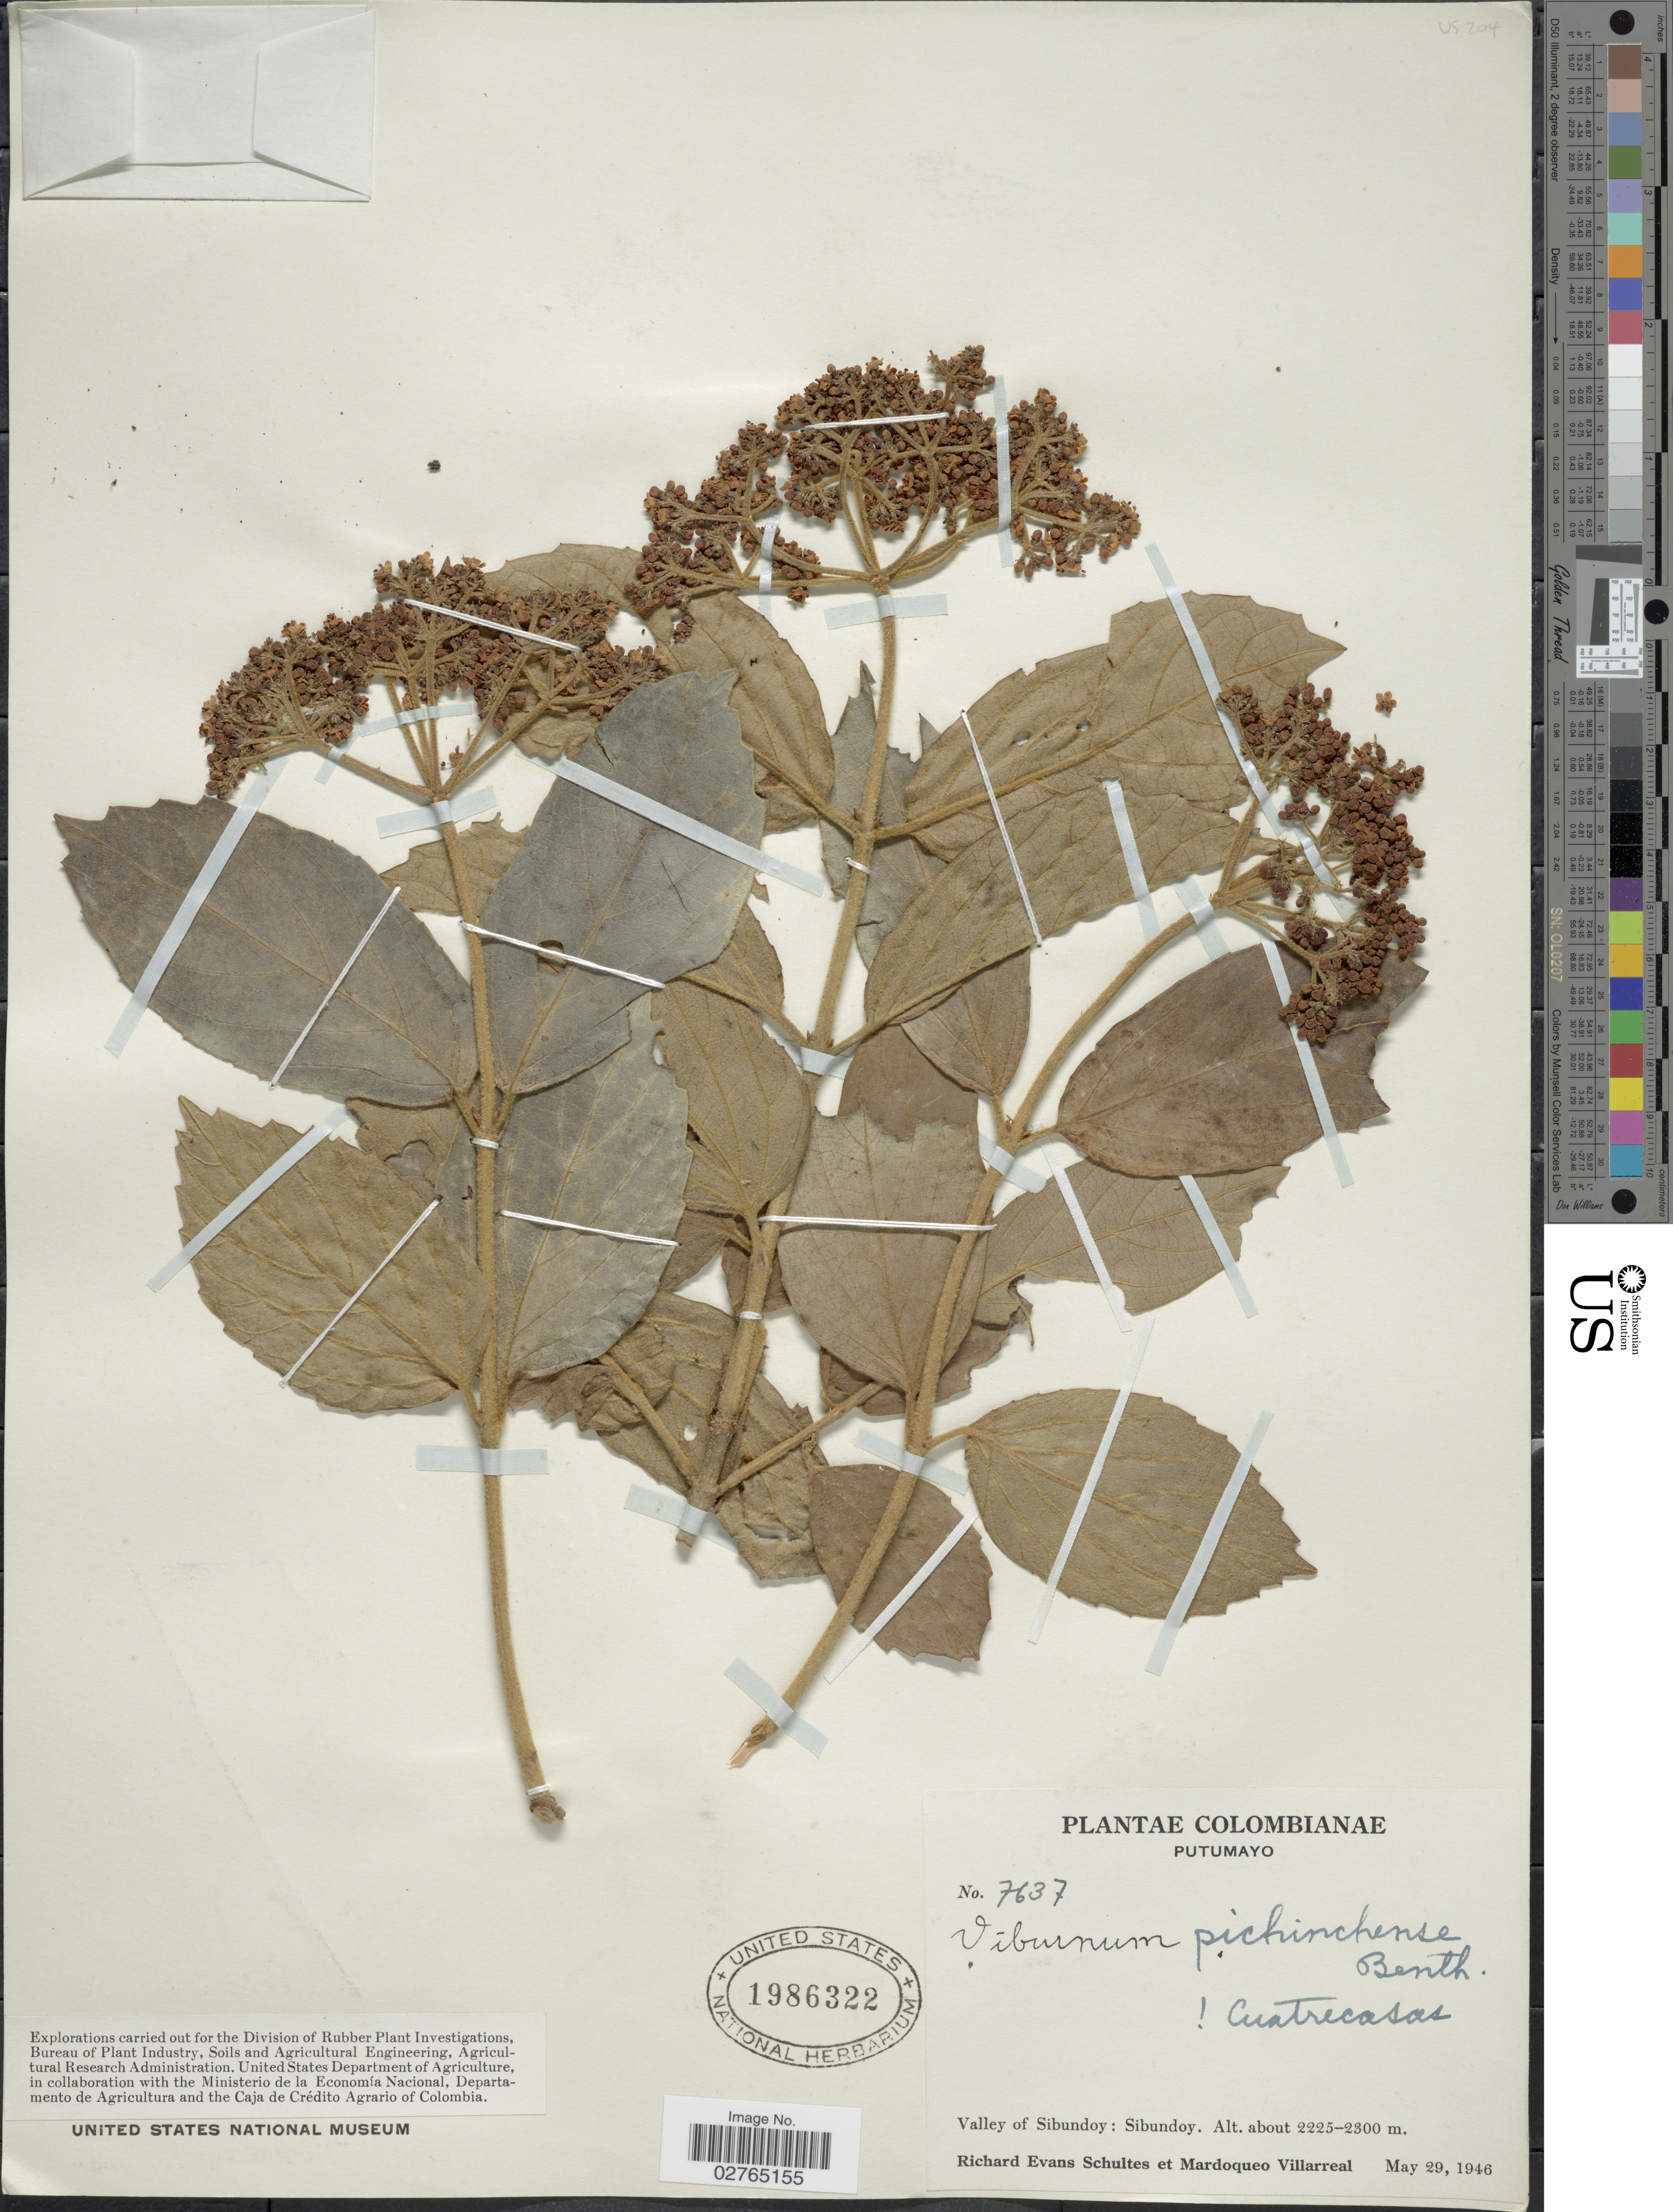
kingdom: Plantae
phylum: Tracheophyta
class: Magnoliopsida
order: Dipsacales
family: Viburnaceae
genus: Viburnum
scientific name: Viburnum pichinchense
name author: Benth.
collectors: R. E. Schultes & M. Villarreal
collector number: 7637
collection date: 1946-05-29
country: Colombia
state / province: Putumayo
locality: Valley of Sibundoy: Sibundoy.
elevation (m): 2225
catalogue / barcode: US 1986322